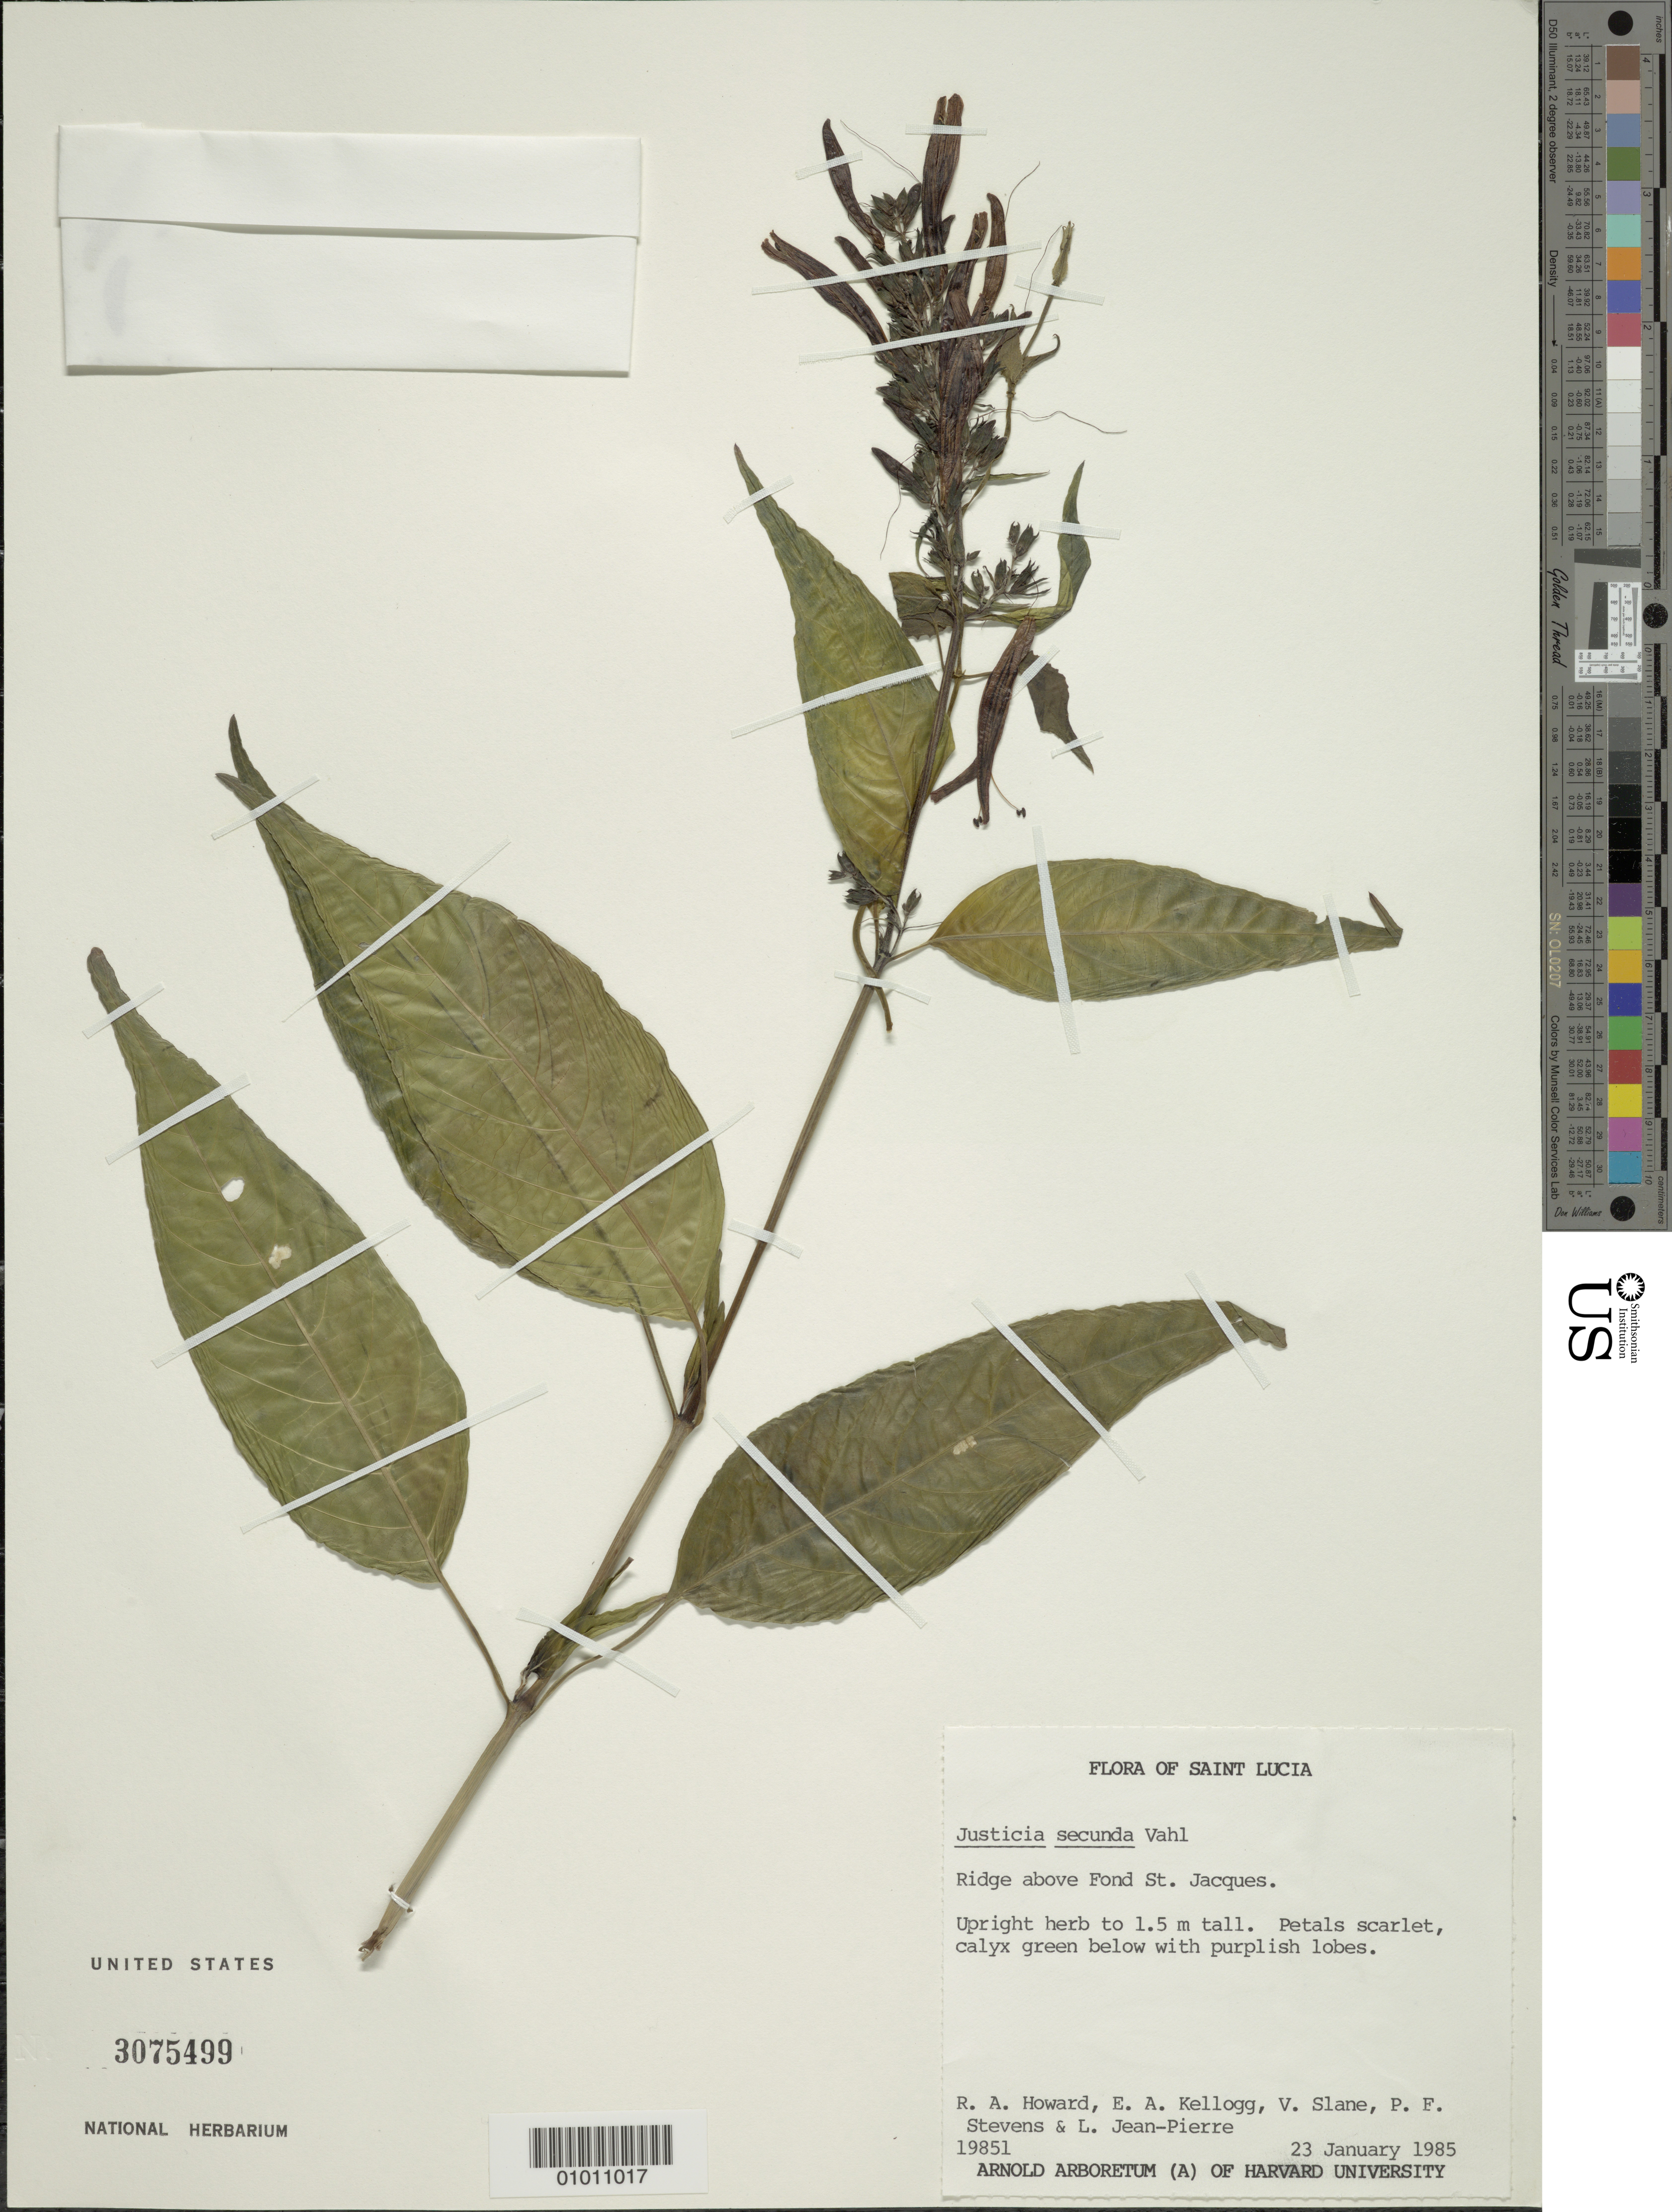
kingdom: Plantae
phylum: Tracheophyta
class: Magnoliopsida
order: Lamiales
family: Acanthaceae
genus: Justicia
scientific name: Justicia secunda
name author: Vahl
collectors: R. A. Howard, E. A. Kellogg, V. Slane, P. F. Stevens & L. L. Jean-Pierre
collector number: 19851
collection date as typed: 23 Jan 1985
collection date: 1985-01-23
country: St. Lucia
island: St. Lucia I.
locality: Ridge above Fond St. Jacques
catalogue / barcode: US 3075499